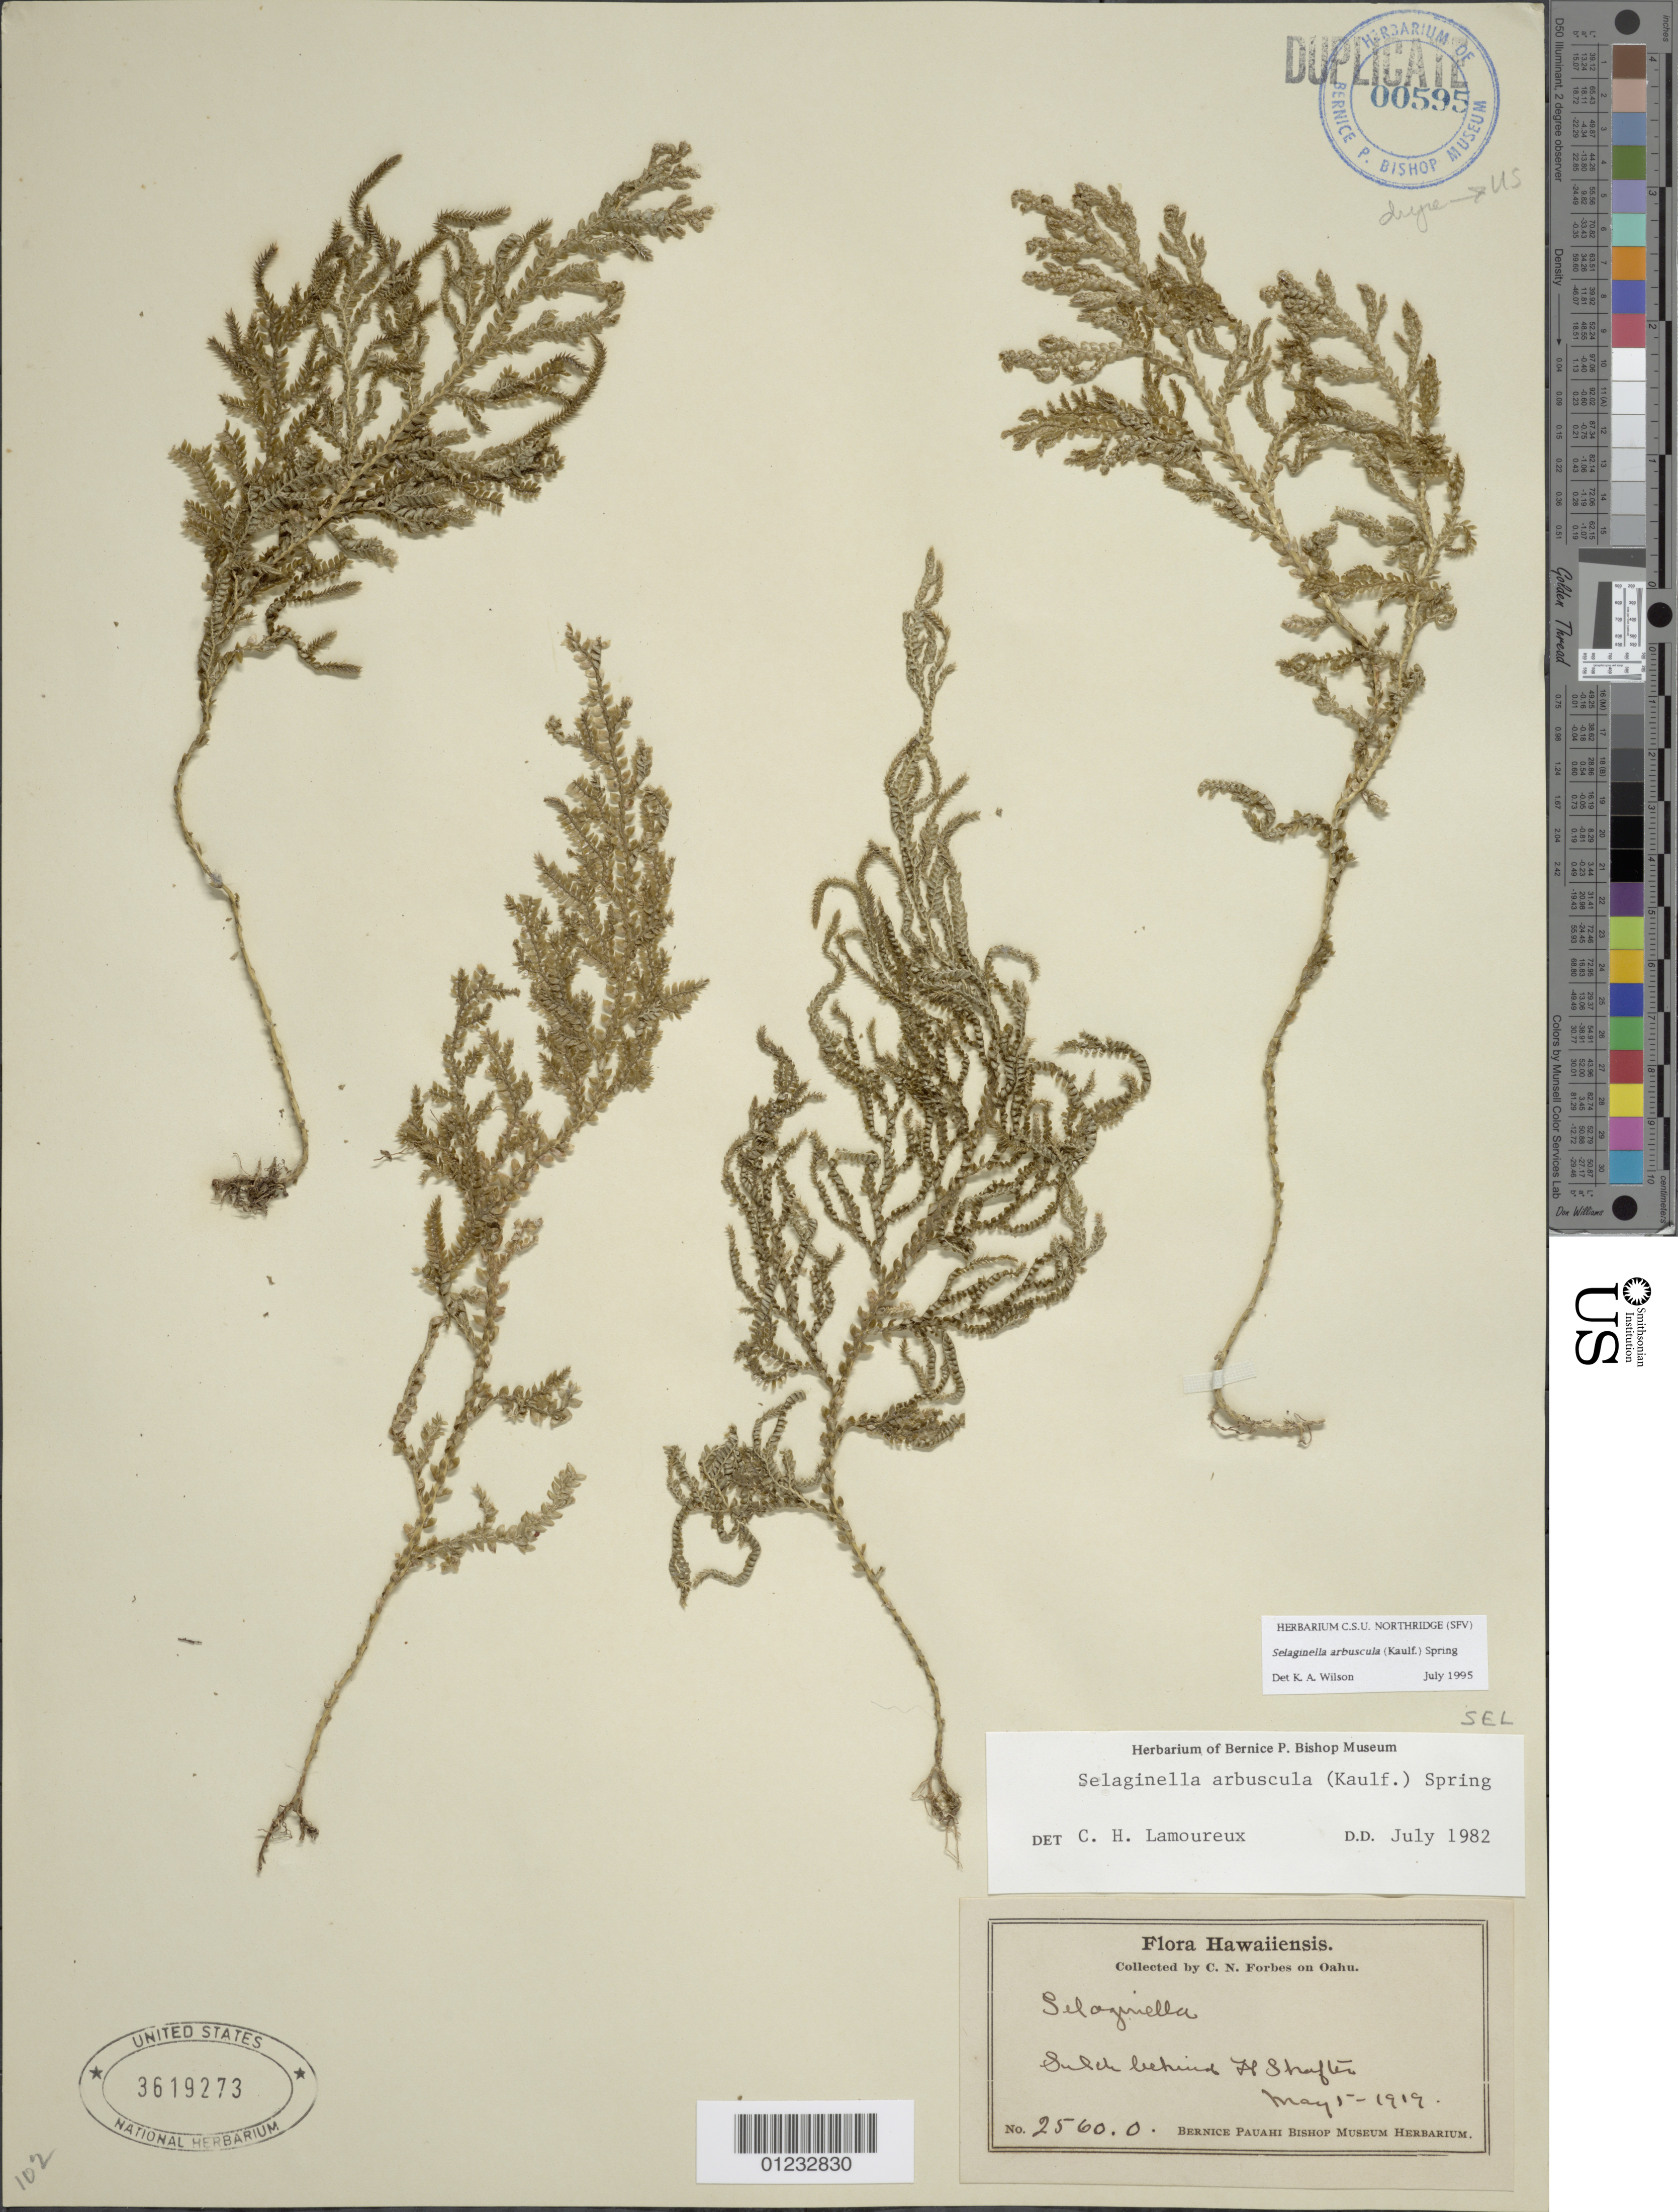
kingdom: Plantae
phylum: Tracheophyta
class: Lycopodiopsida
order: Selaginellales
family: Selaginellaceae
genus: Selaginella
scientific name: Selaginella arbuscula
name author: (Kualf.) Spring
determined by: Wilson, K. A.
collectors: C. N. Forbes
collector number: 2560.O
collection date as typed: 5 May 1919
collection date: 1919-05-05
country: United States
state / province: Hawaii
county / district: Honolulu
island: Oahu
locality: Gulch behind Ft. Shafter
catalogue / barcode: US 3619273